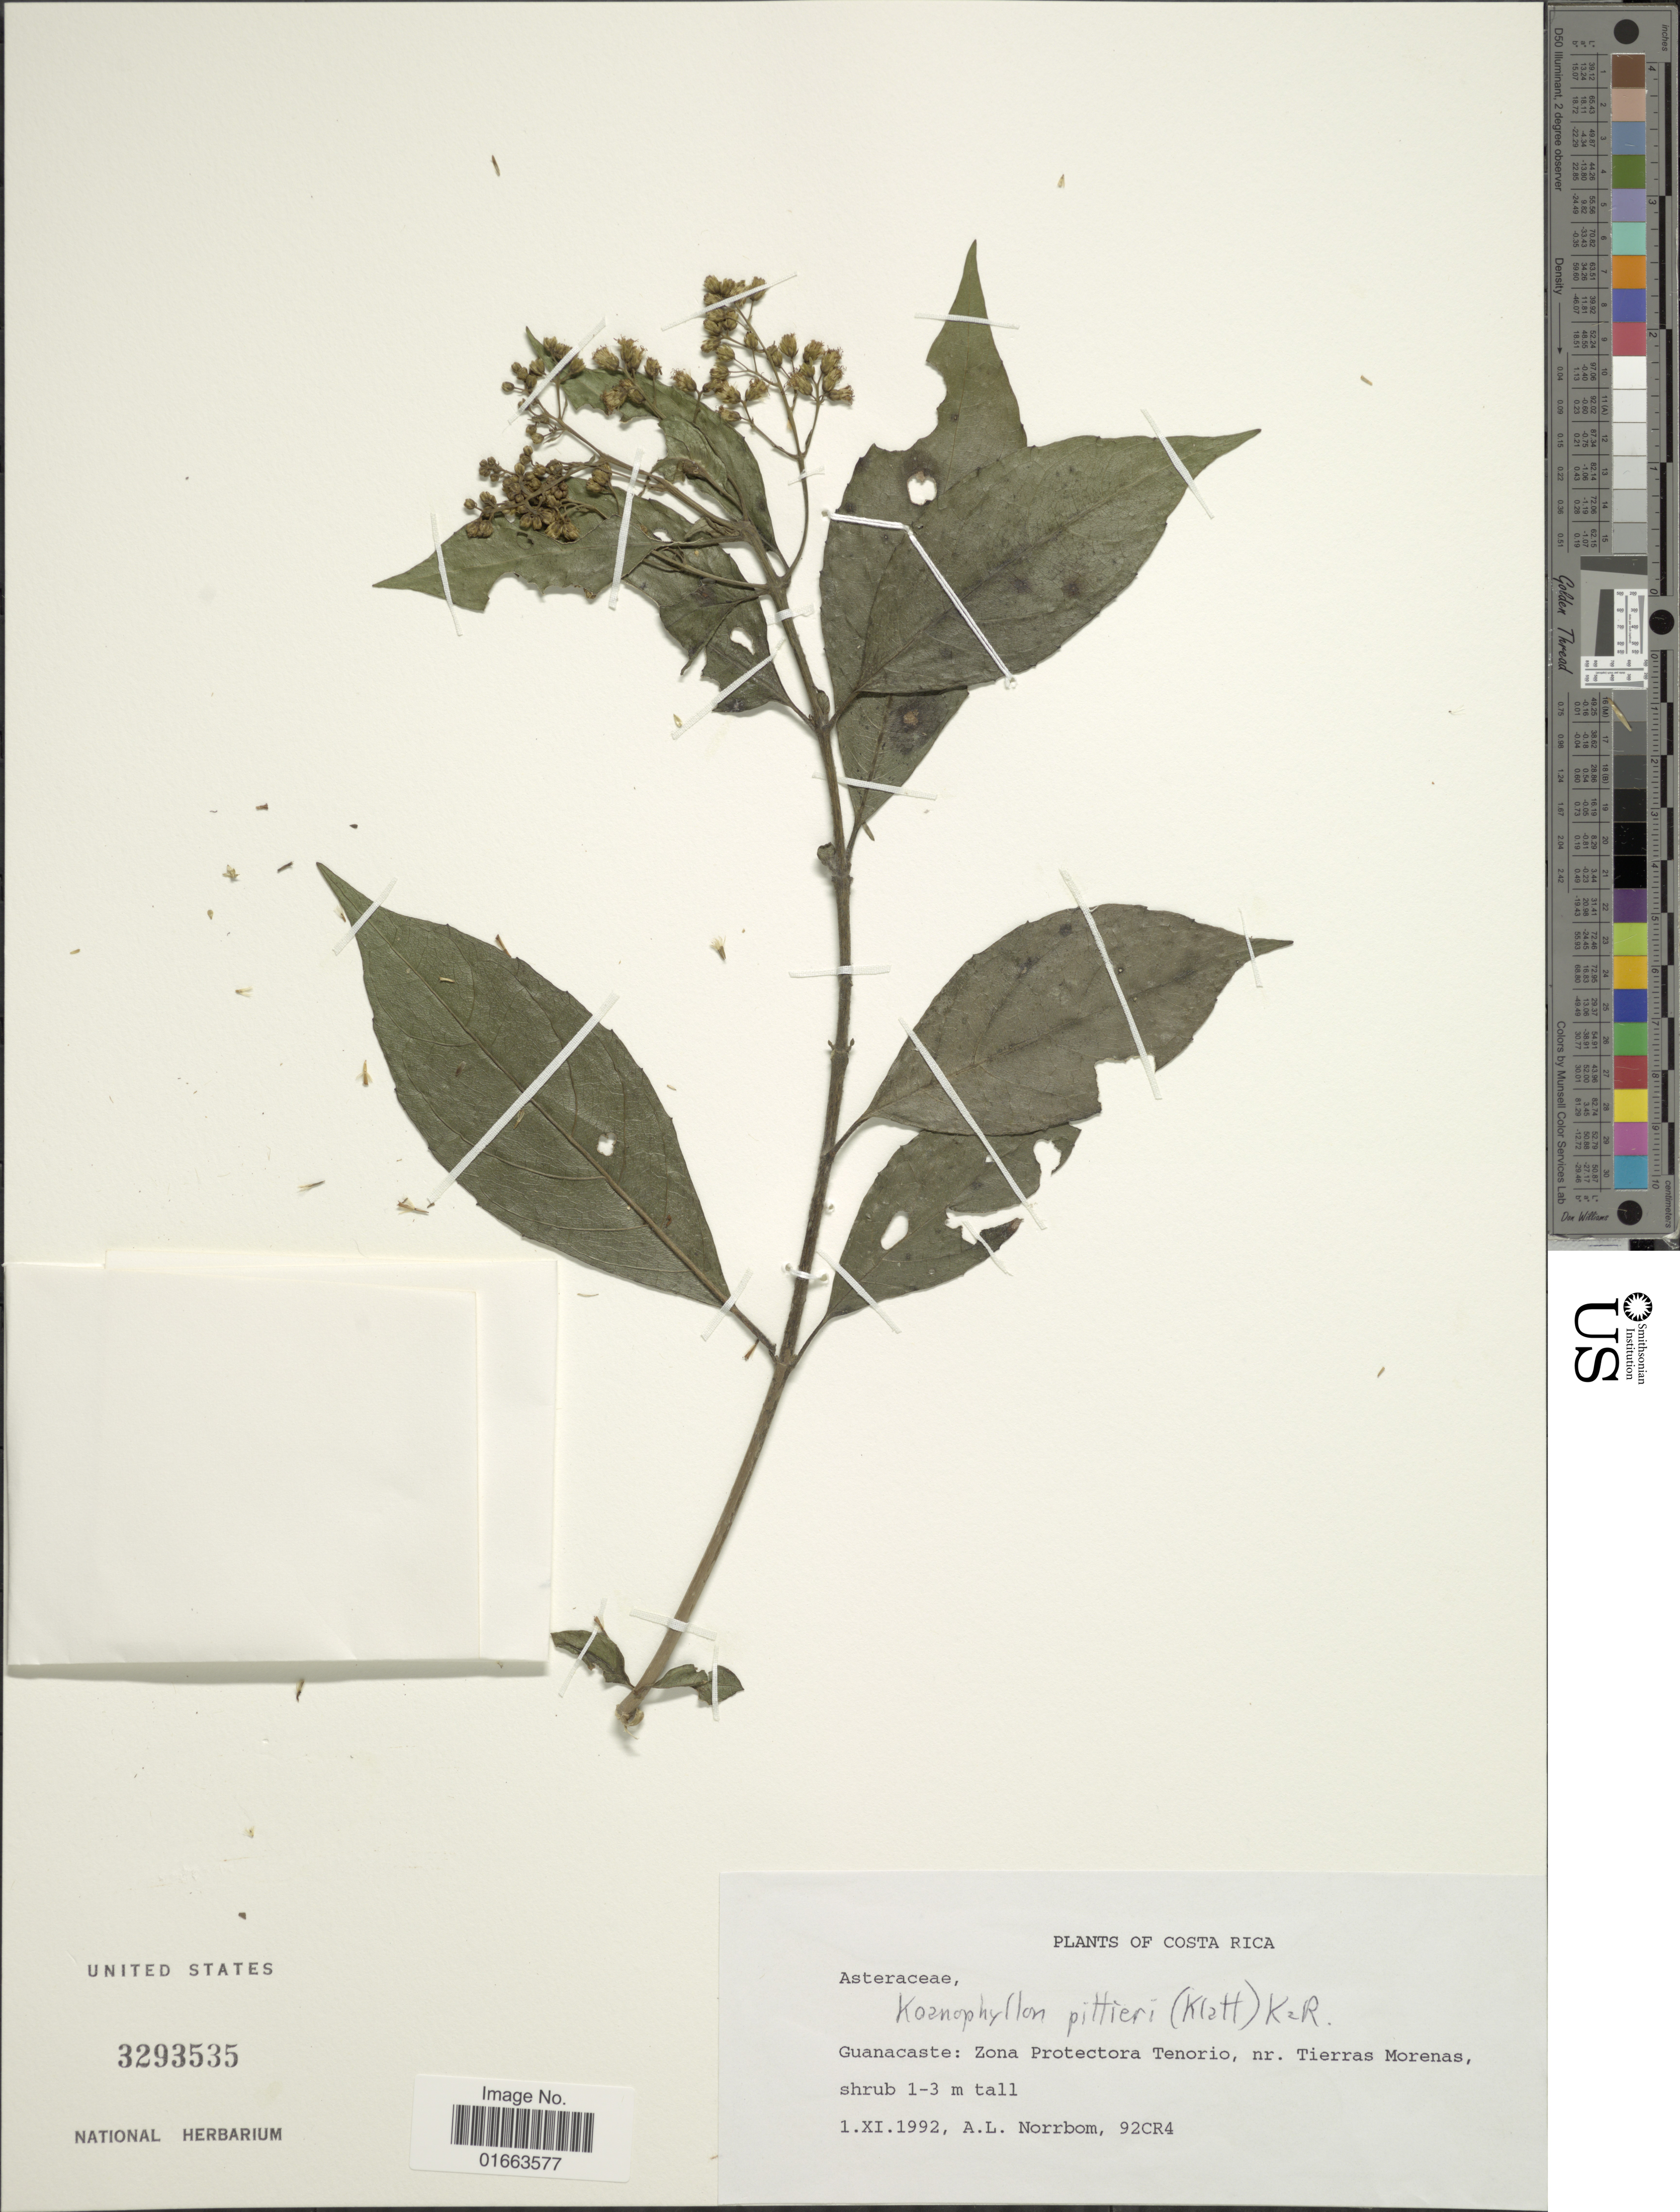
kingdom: Plantae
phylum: Tracheophyta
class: Magnoliopsida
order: Asterales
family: Asteraceae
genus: Koanophyllon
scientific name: Koanophyllon pittieri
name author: (Klatt) R.M. King & H. Rob.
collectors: A. L. Norrbom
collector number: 92CR4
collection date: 1992-11-01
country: Costa Rica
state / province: Guanacaste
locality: Zona Protectora Tenorio, nr. Tierras Morenas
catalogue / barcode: US 3293535